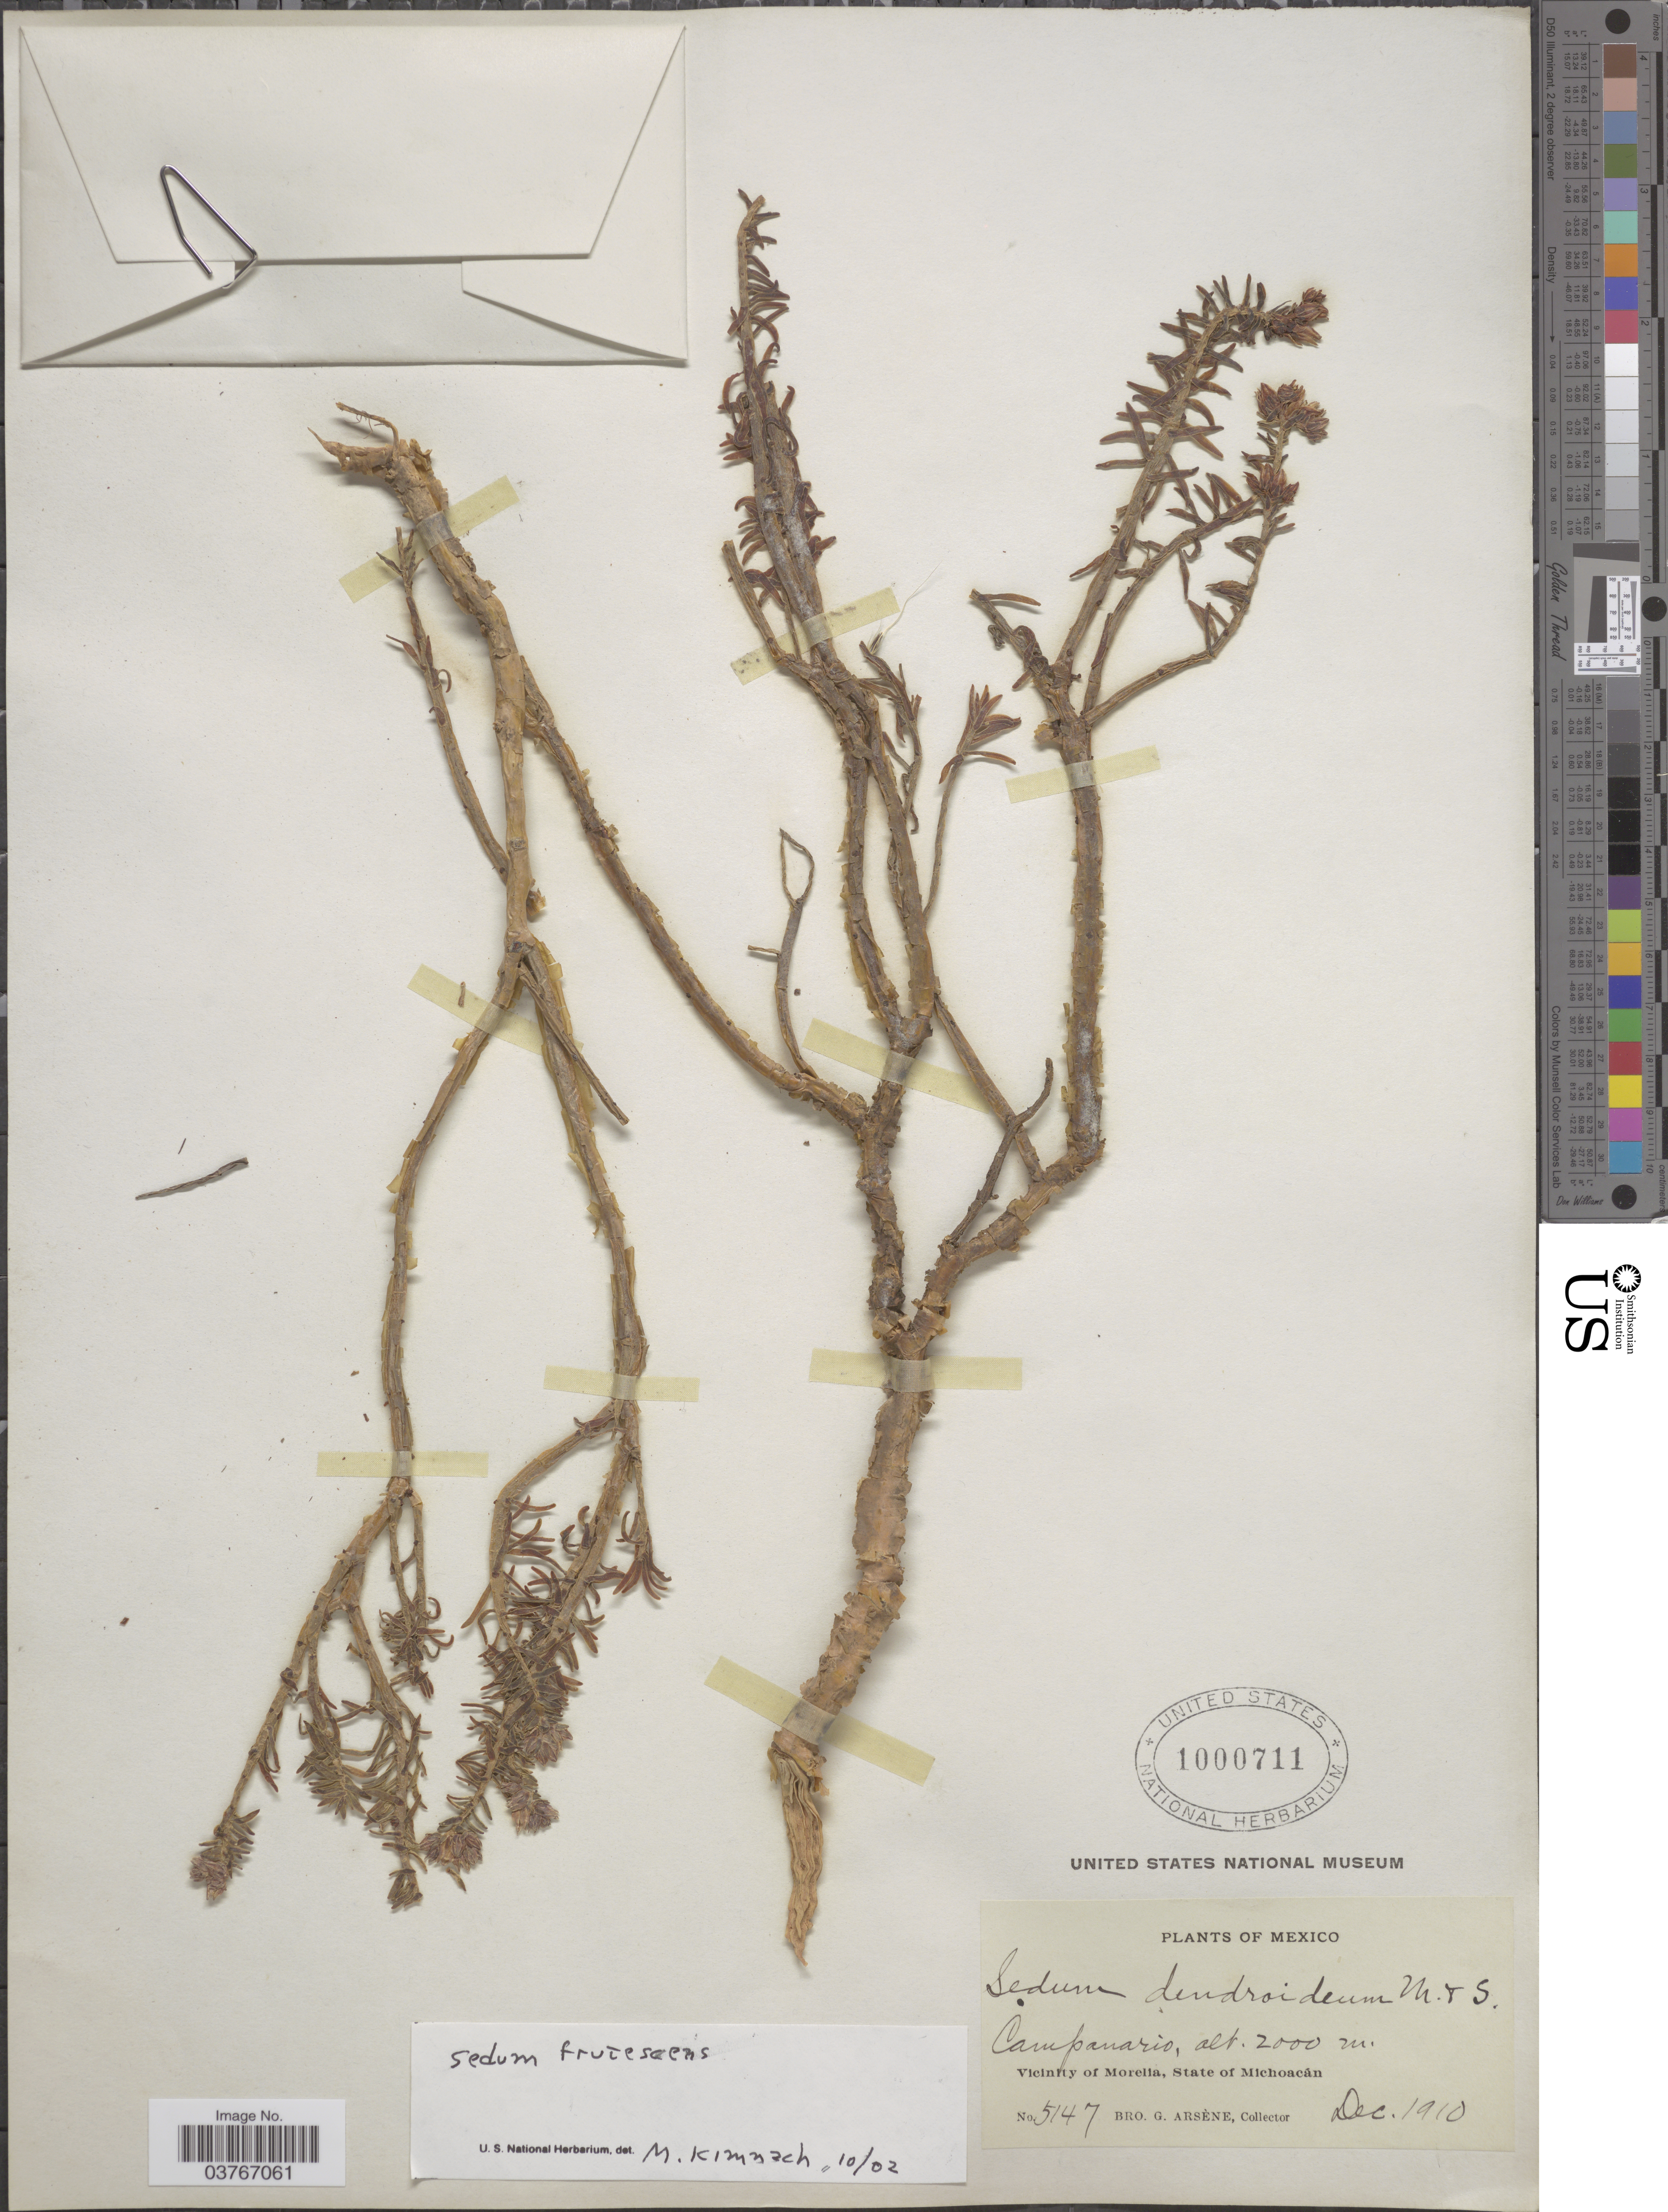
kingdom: Plantae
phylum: Tracheophyta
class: Magnoliopsida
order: Saxifragales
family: Crassulaceae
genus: Sedum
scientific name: Sedum frutescens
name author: Rose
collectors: Bro. G. Arsène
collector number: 5147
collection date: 1910-12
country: Mexico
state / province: Michoacán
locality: Campanario, Vicinity of Morelia.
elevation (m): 2000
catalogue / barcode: US 1000711